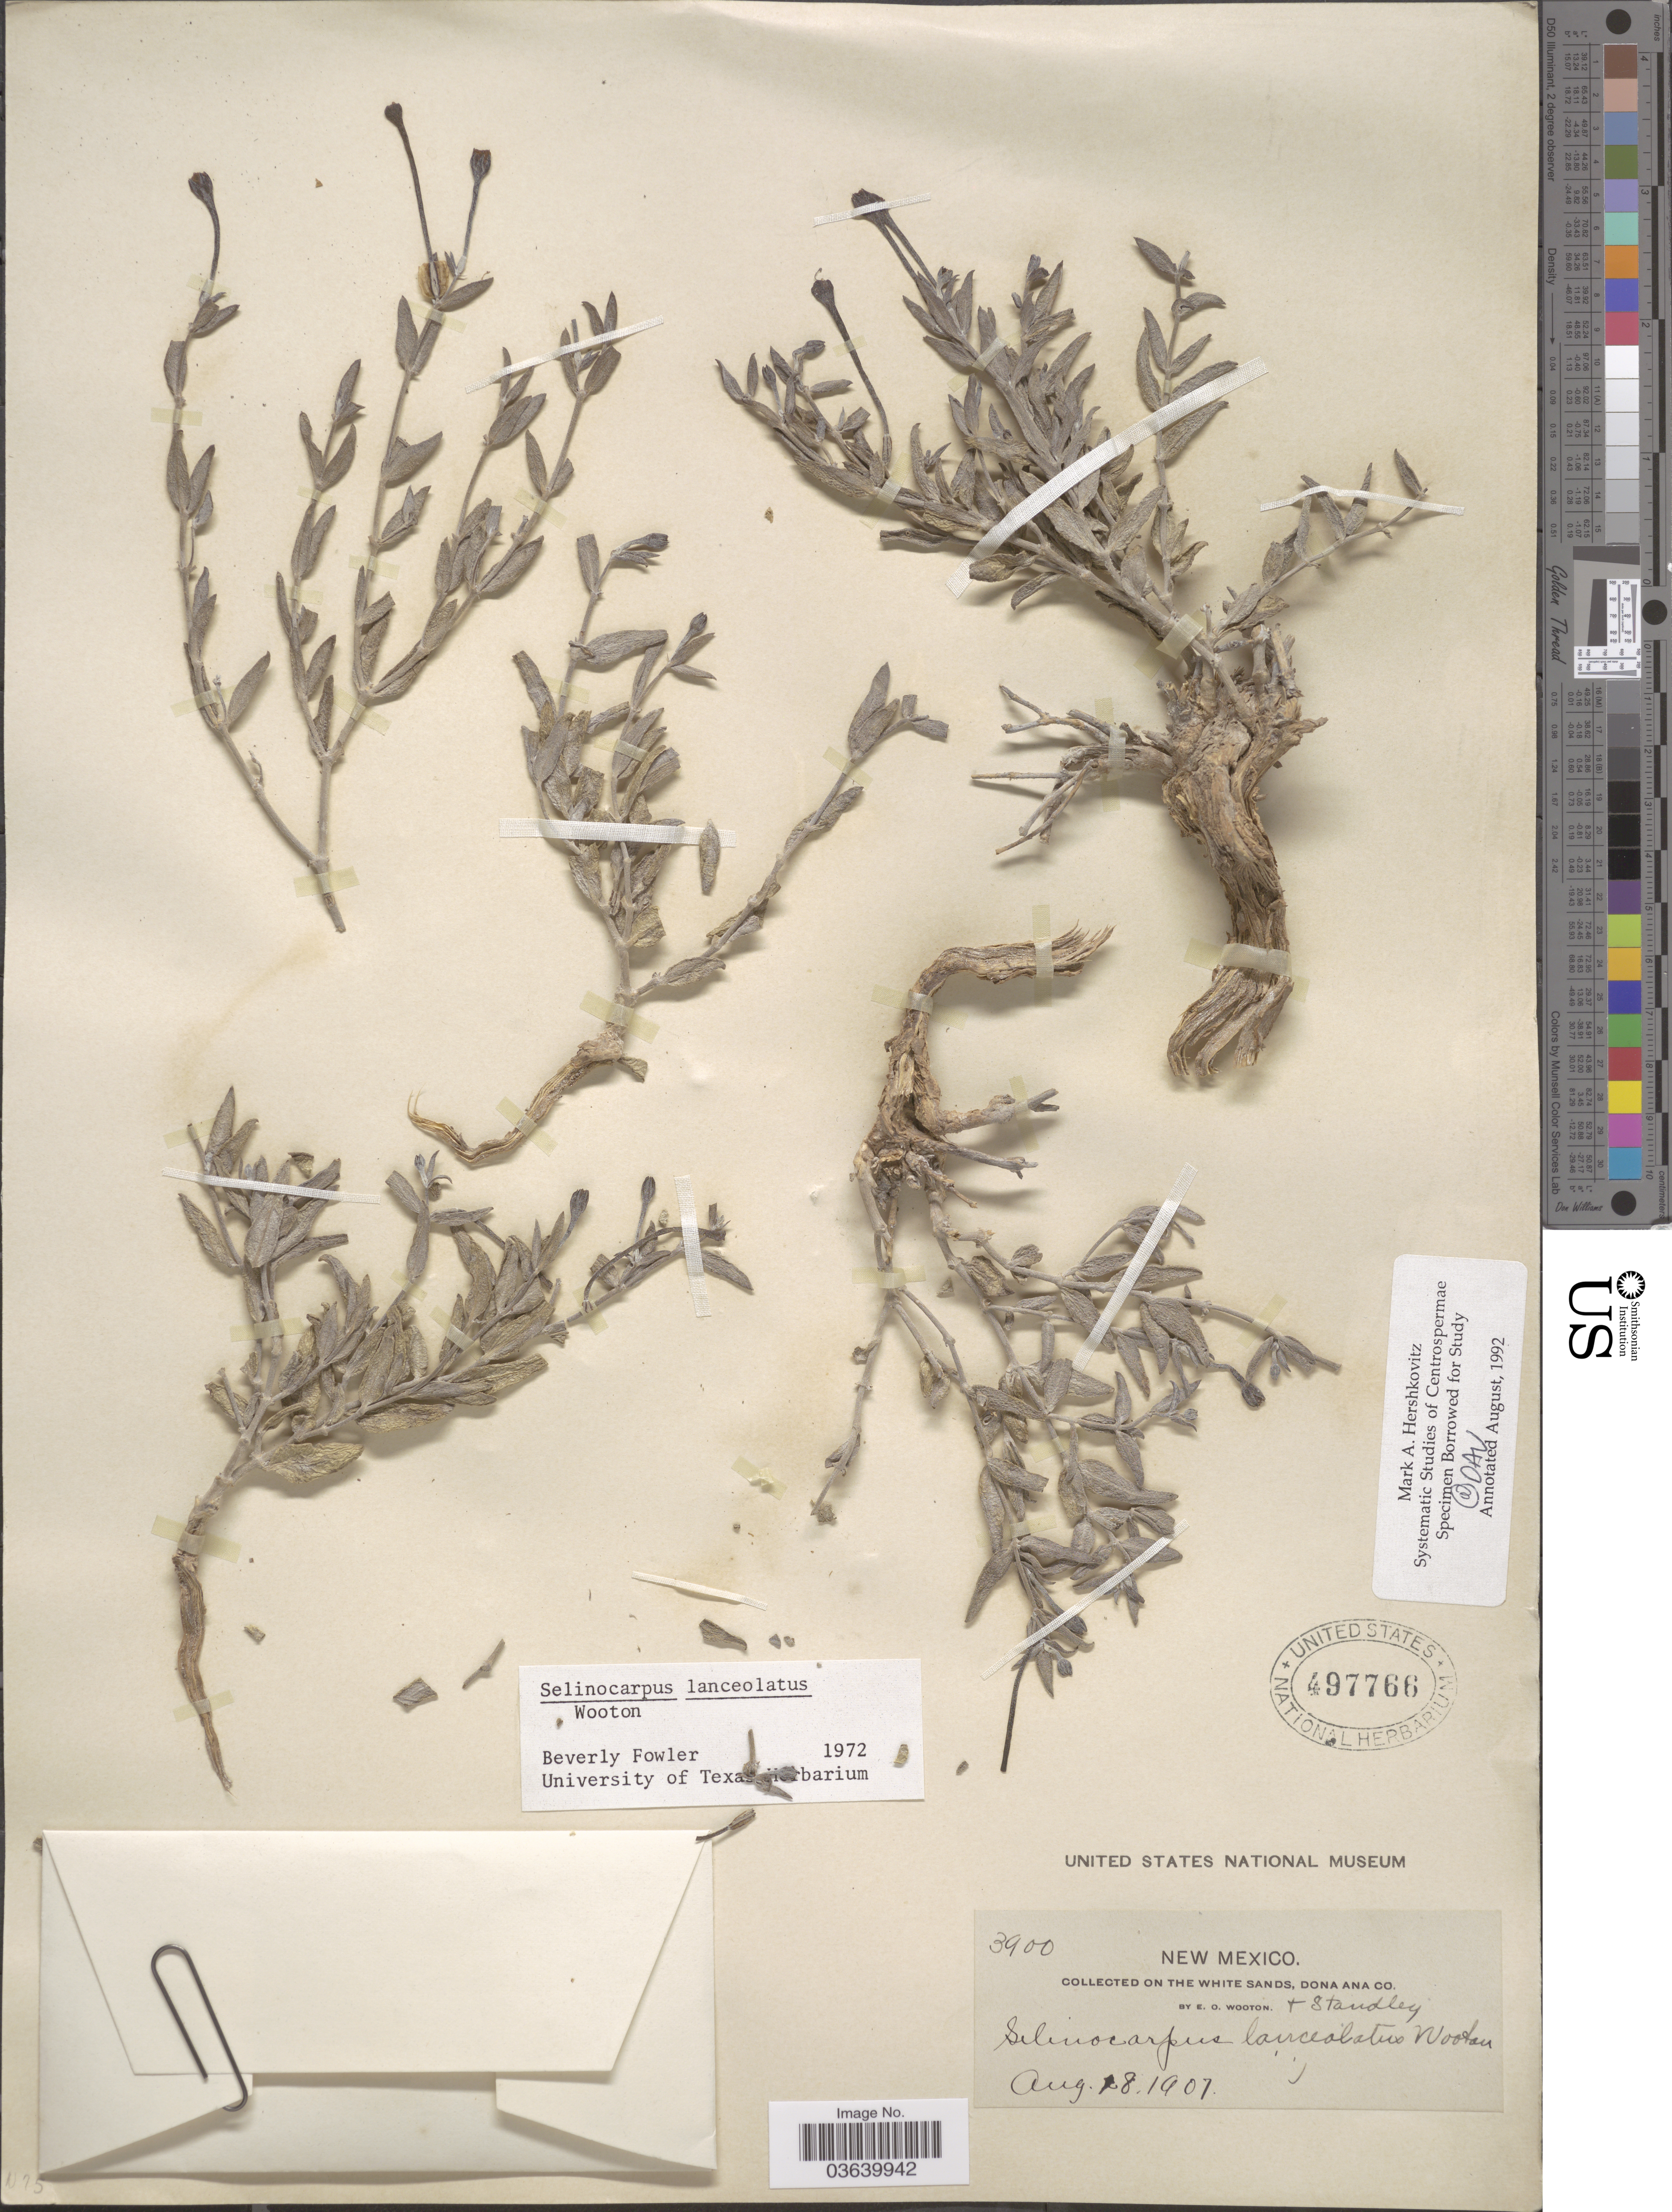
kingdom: Plantae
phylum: Tracheophyta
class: Magnoliopsida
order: Caryophyllales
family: Nyctaginaceae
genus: Acleisanthes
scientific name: Acleisanthes lanceolatus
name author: (Wooton) R.A. Levin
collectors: E. O. Wooton & Standley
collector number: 3900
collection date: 1907-08-18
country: United States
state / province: New Mexico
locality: The White Sands, Dona Ana Co.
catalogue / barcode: US 497766